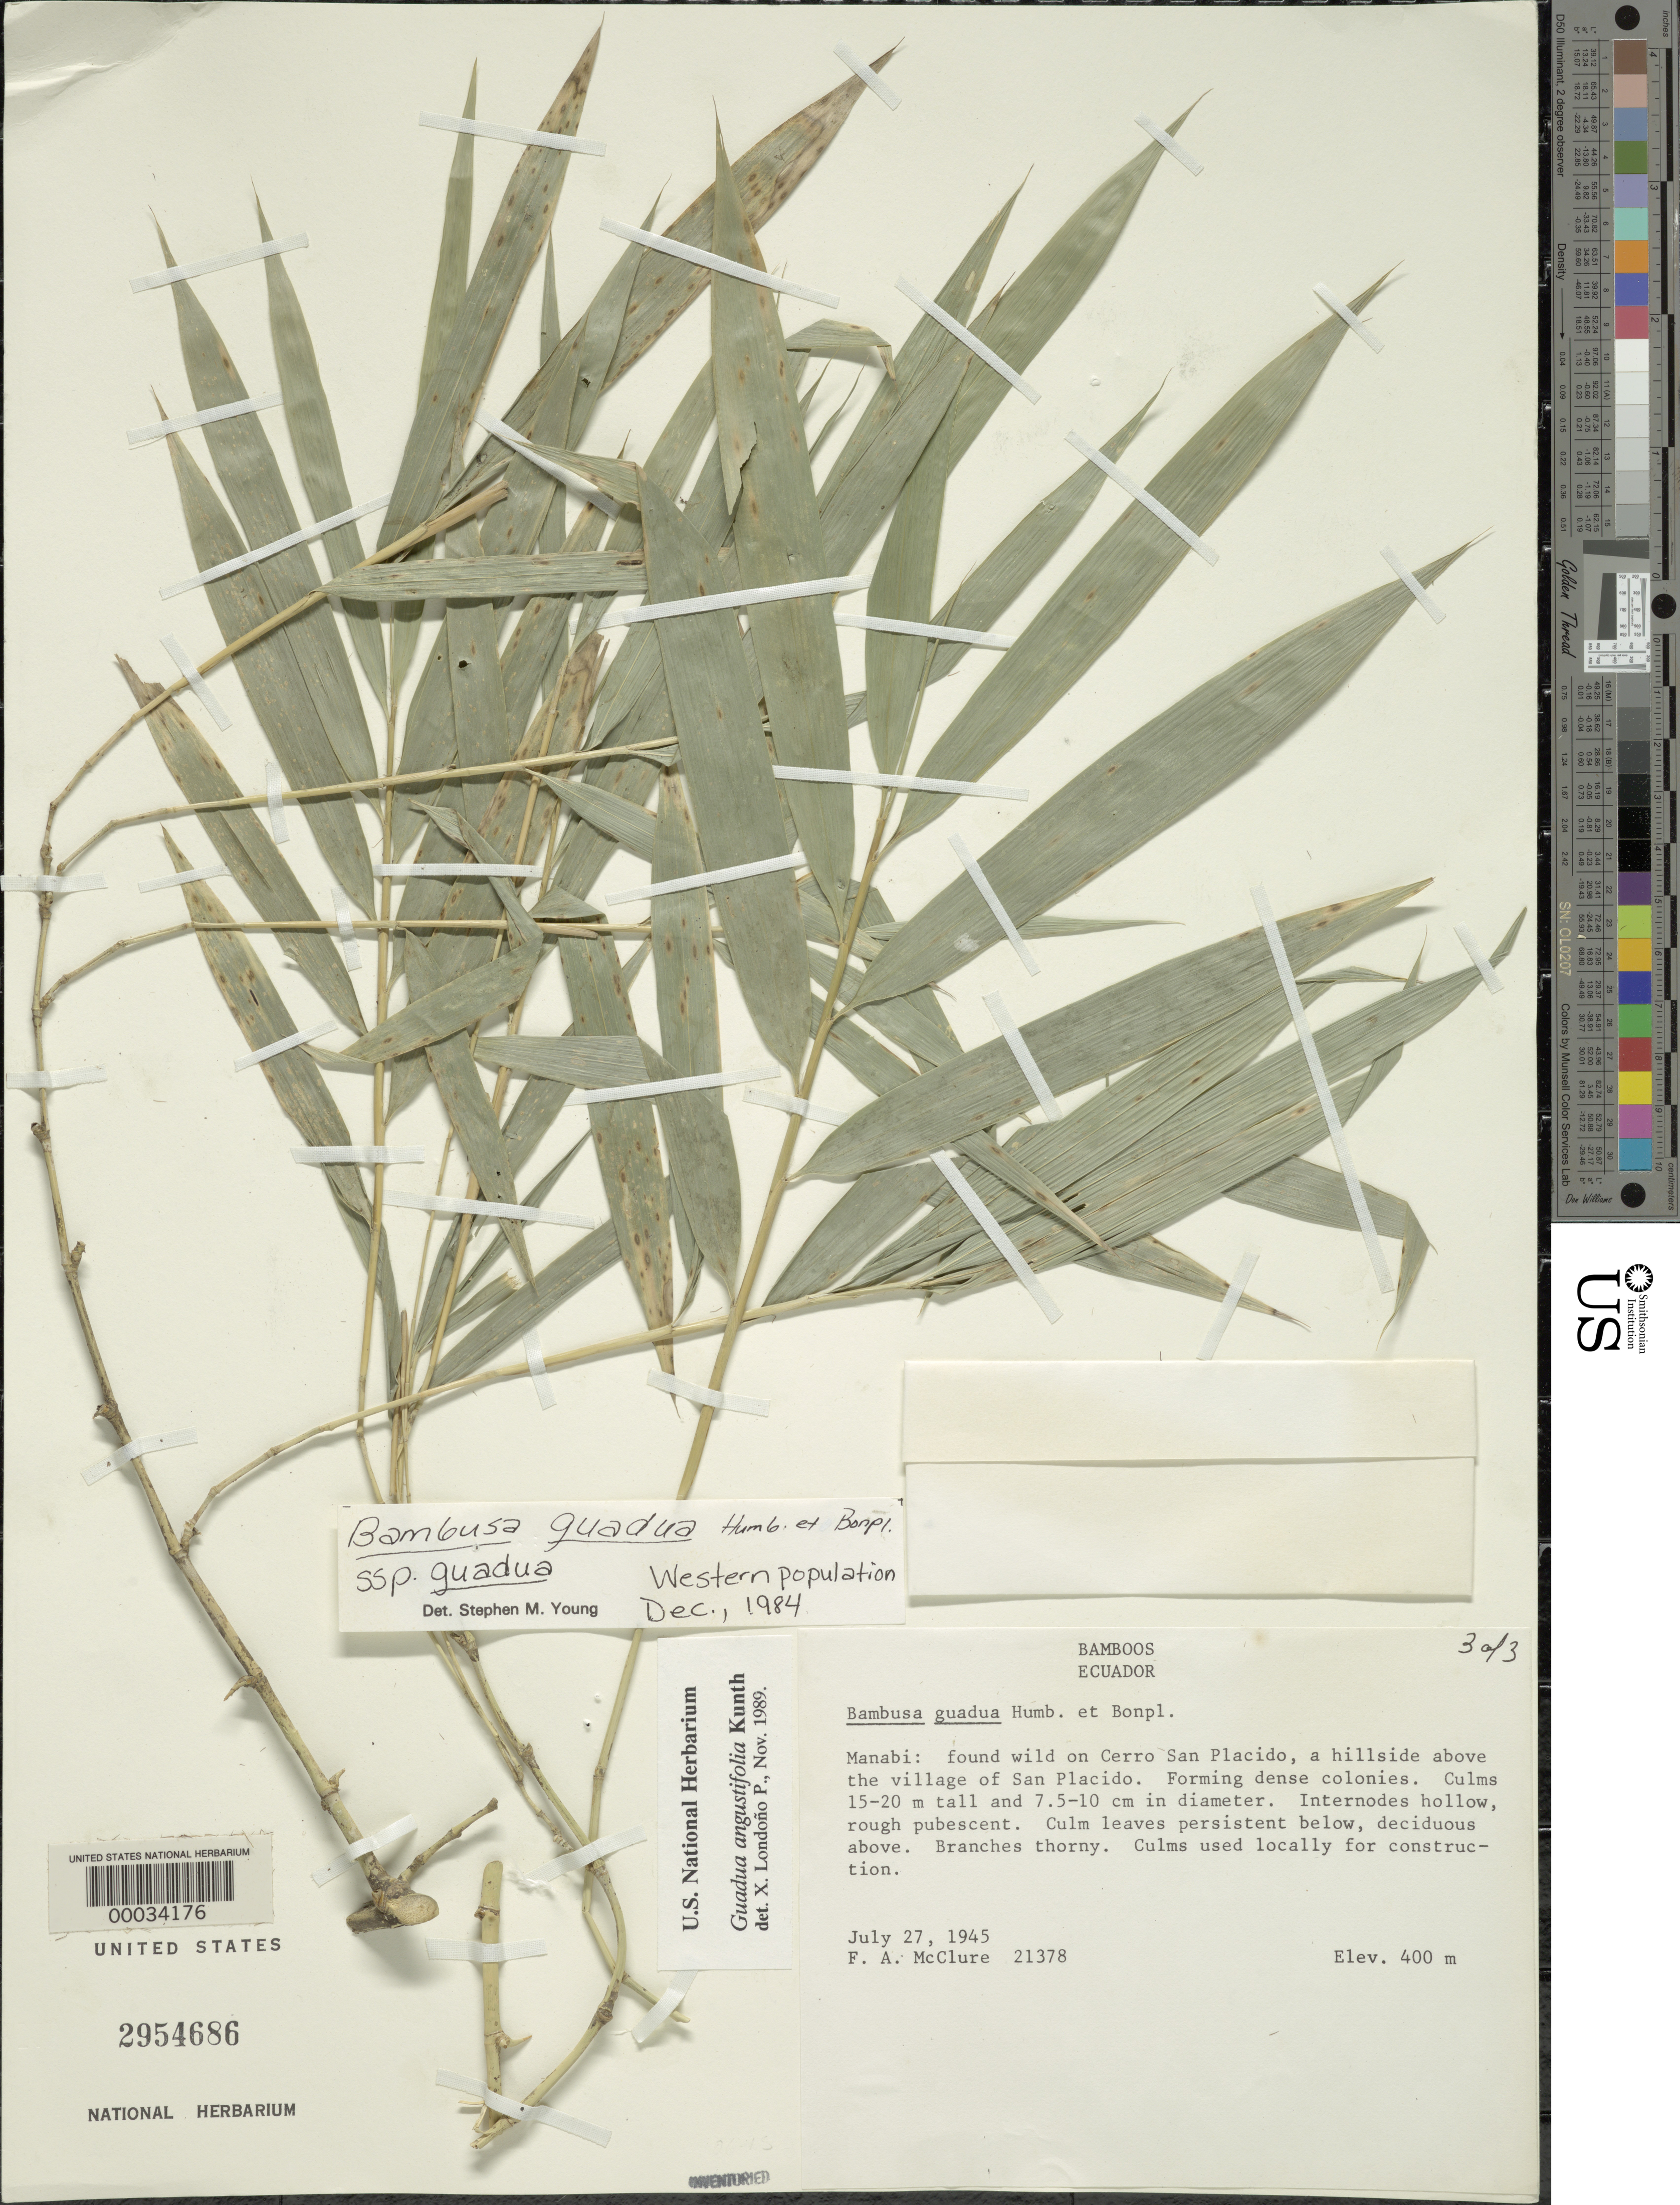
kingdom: Plantae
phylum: Tracheophyta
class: Liliopsida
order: Poales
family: Poaceae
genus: Guadua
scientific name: Guadua angustifolia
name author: Kunth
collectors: F. A. McClure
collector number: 21378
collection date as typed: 27 Jul 1945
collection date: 1945-07-27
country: Ecuador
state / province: Manabí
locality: Found wild on Cerro San Placido, a hillside above the village of San Placido.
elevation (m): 400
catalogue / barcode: US 2954686